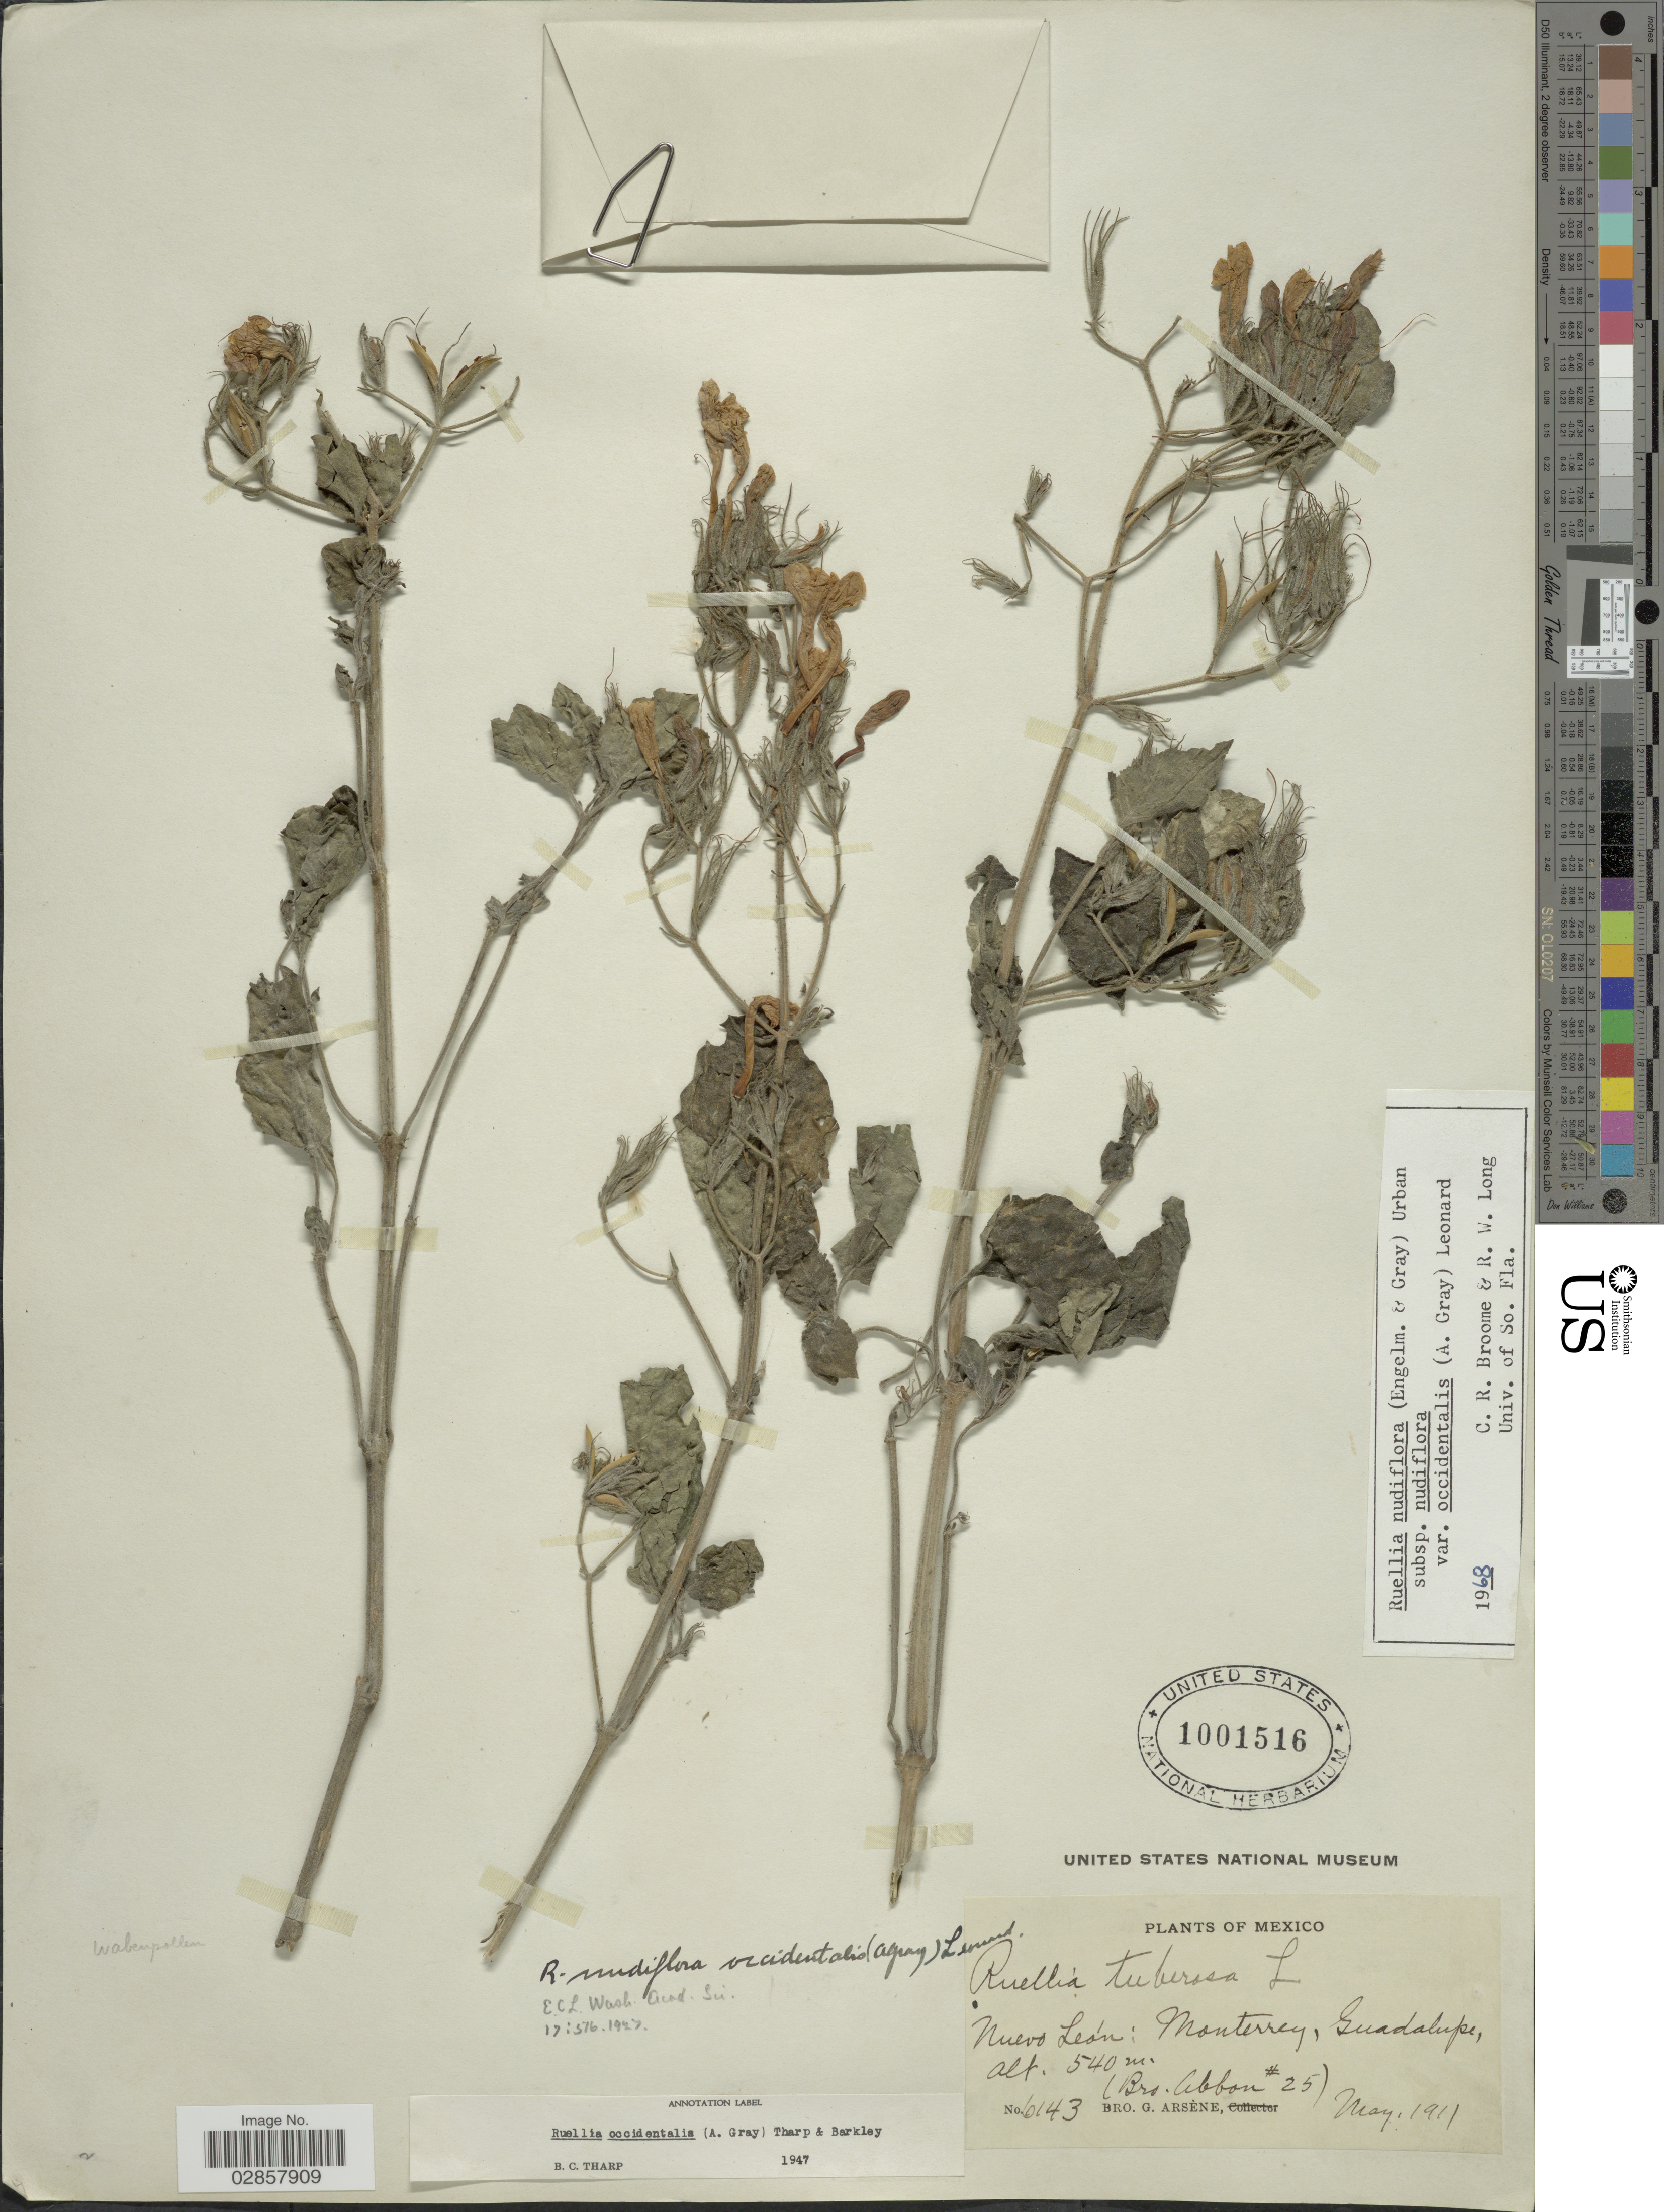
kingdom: Plantae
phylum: Tracheophyta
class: Magnoliopsida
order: Lamiales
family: Acanthaceae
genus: Ruellia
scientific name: Ruellia occidentalis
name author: (A. Gray) Tharp & F.A. Barkley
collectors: Bro. G. Arsène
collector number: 6143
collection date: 1911-05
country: Mexico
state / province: Nuevo León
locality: Monterrey, Guadalupe.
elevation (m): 540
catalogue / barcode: US 1001516